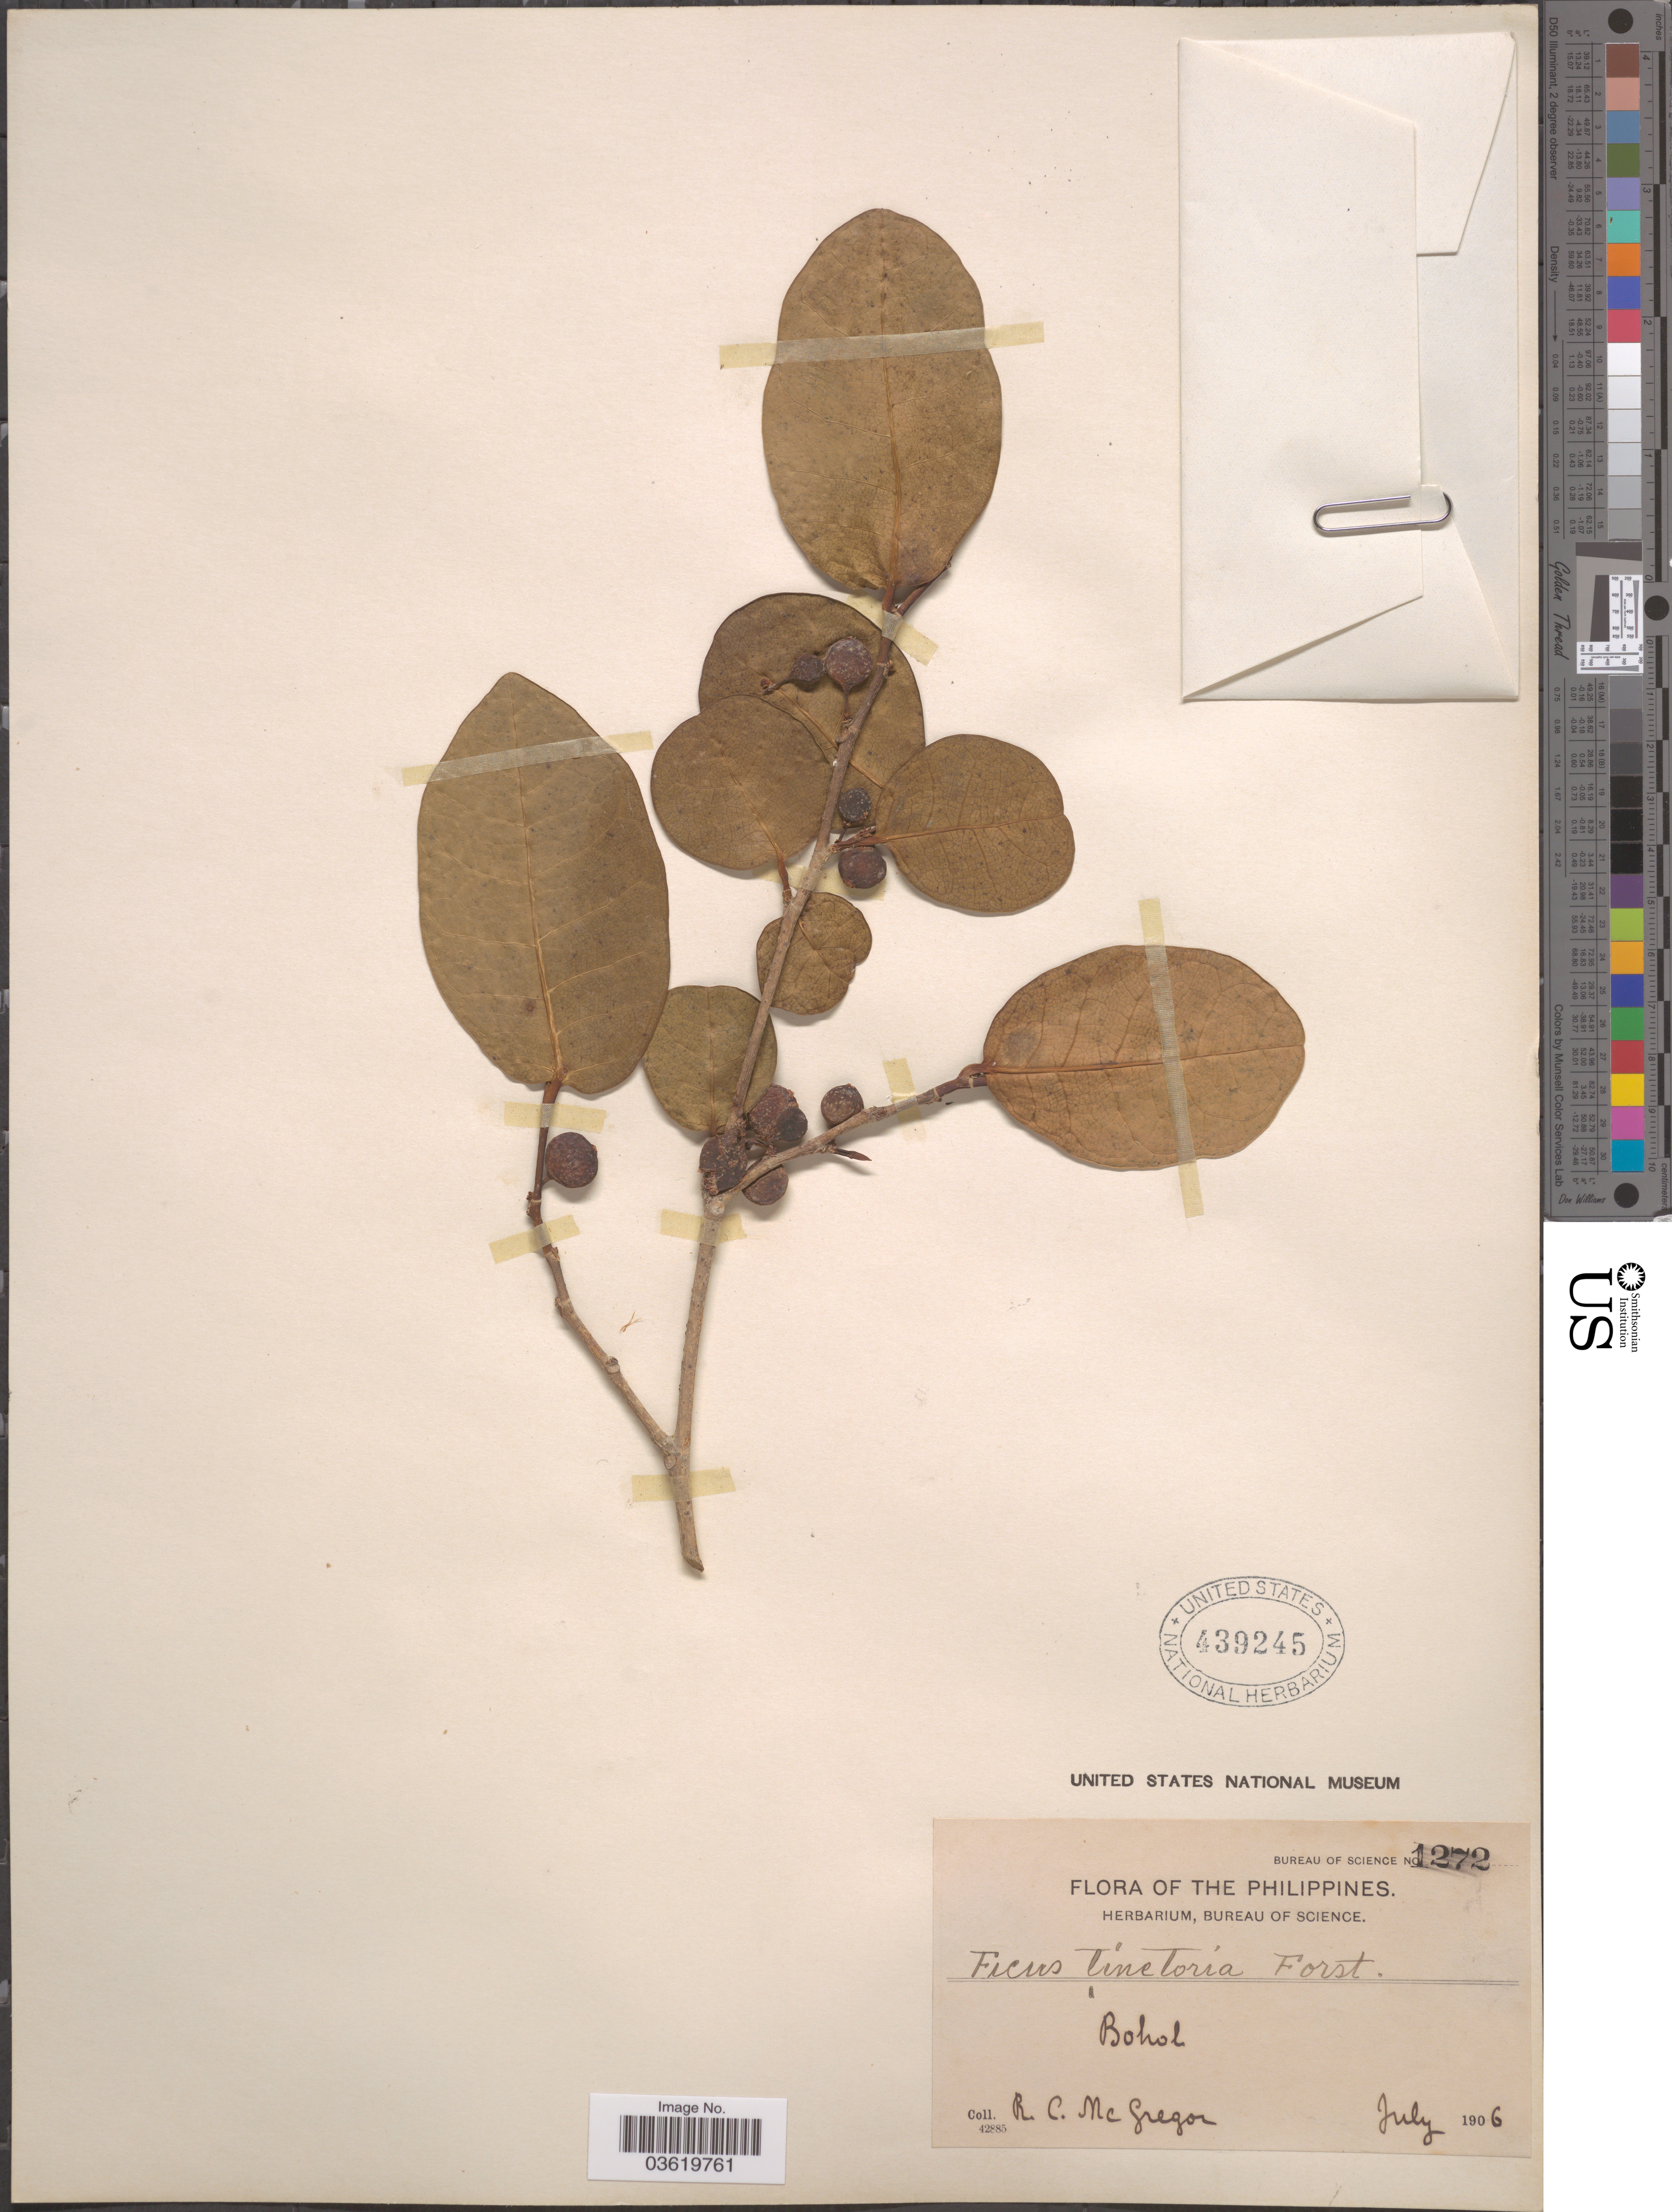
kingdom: Plantae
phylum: Tracheophyta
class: Magnoliopsida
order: Rosales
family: Moraceae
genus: Ficus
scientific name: Ficus tinctoria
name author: G. Forst.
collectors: R. C. McGregor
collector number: Bureau of Science 1272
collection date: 1906-07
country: Philippines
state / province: Central Visayas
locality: Bohol.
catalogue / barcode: US 439245